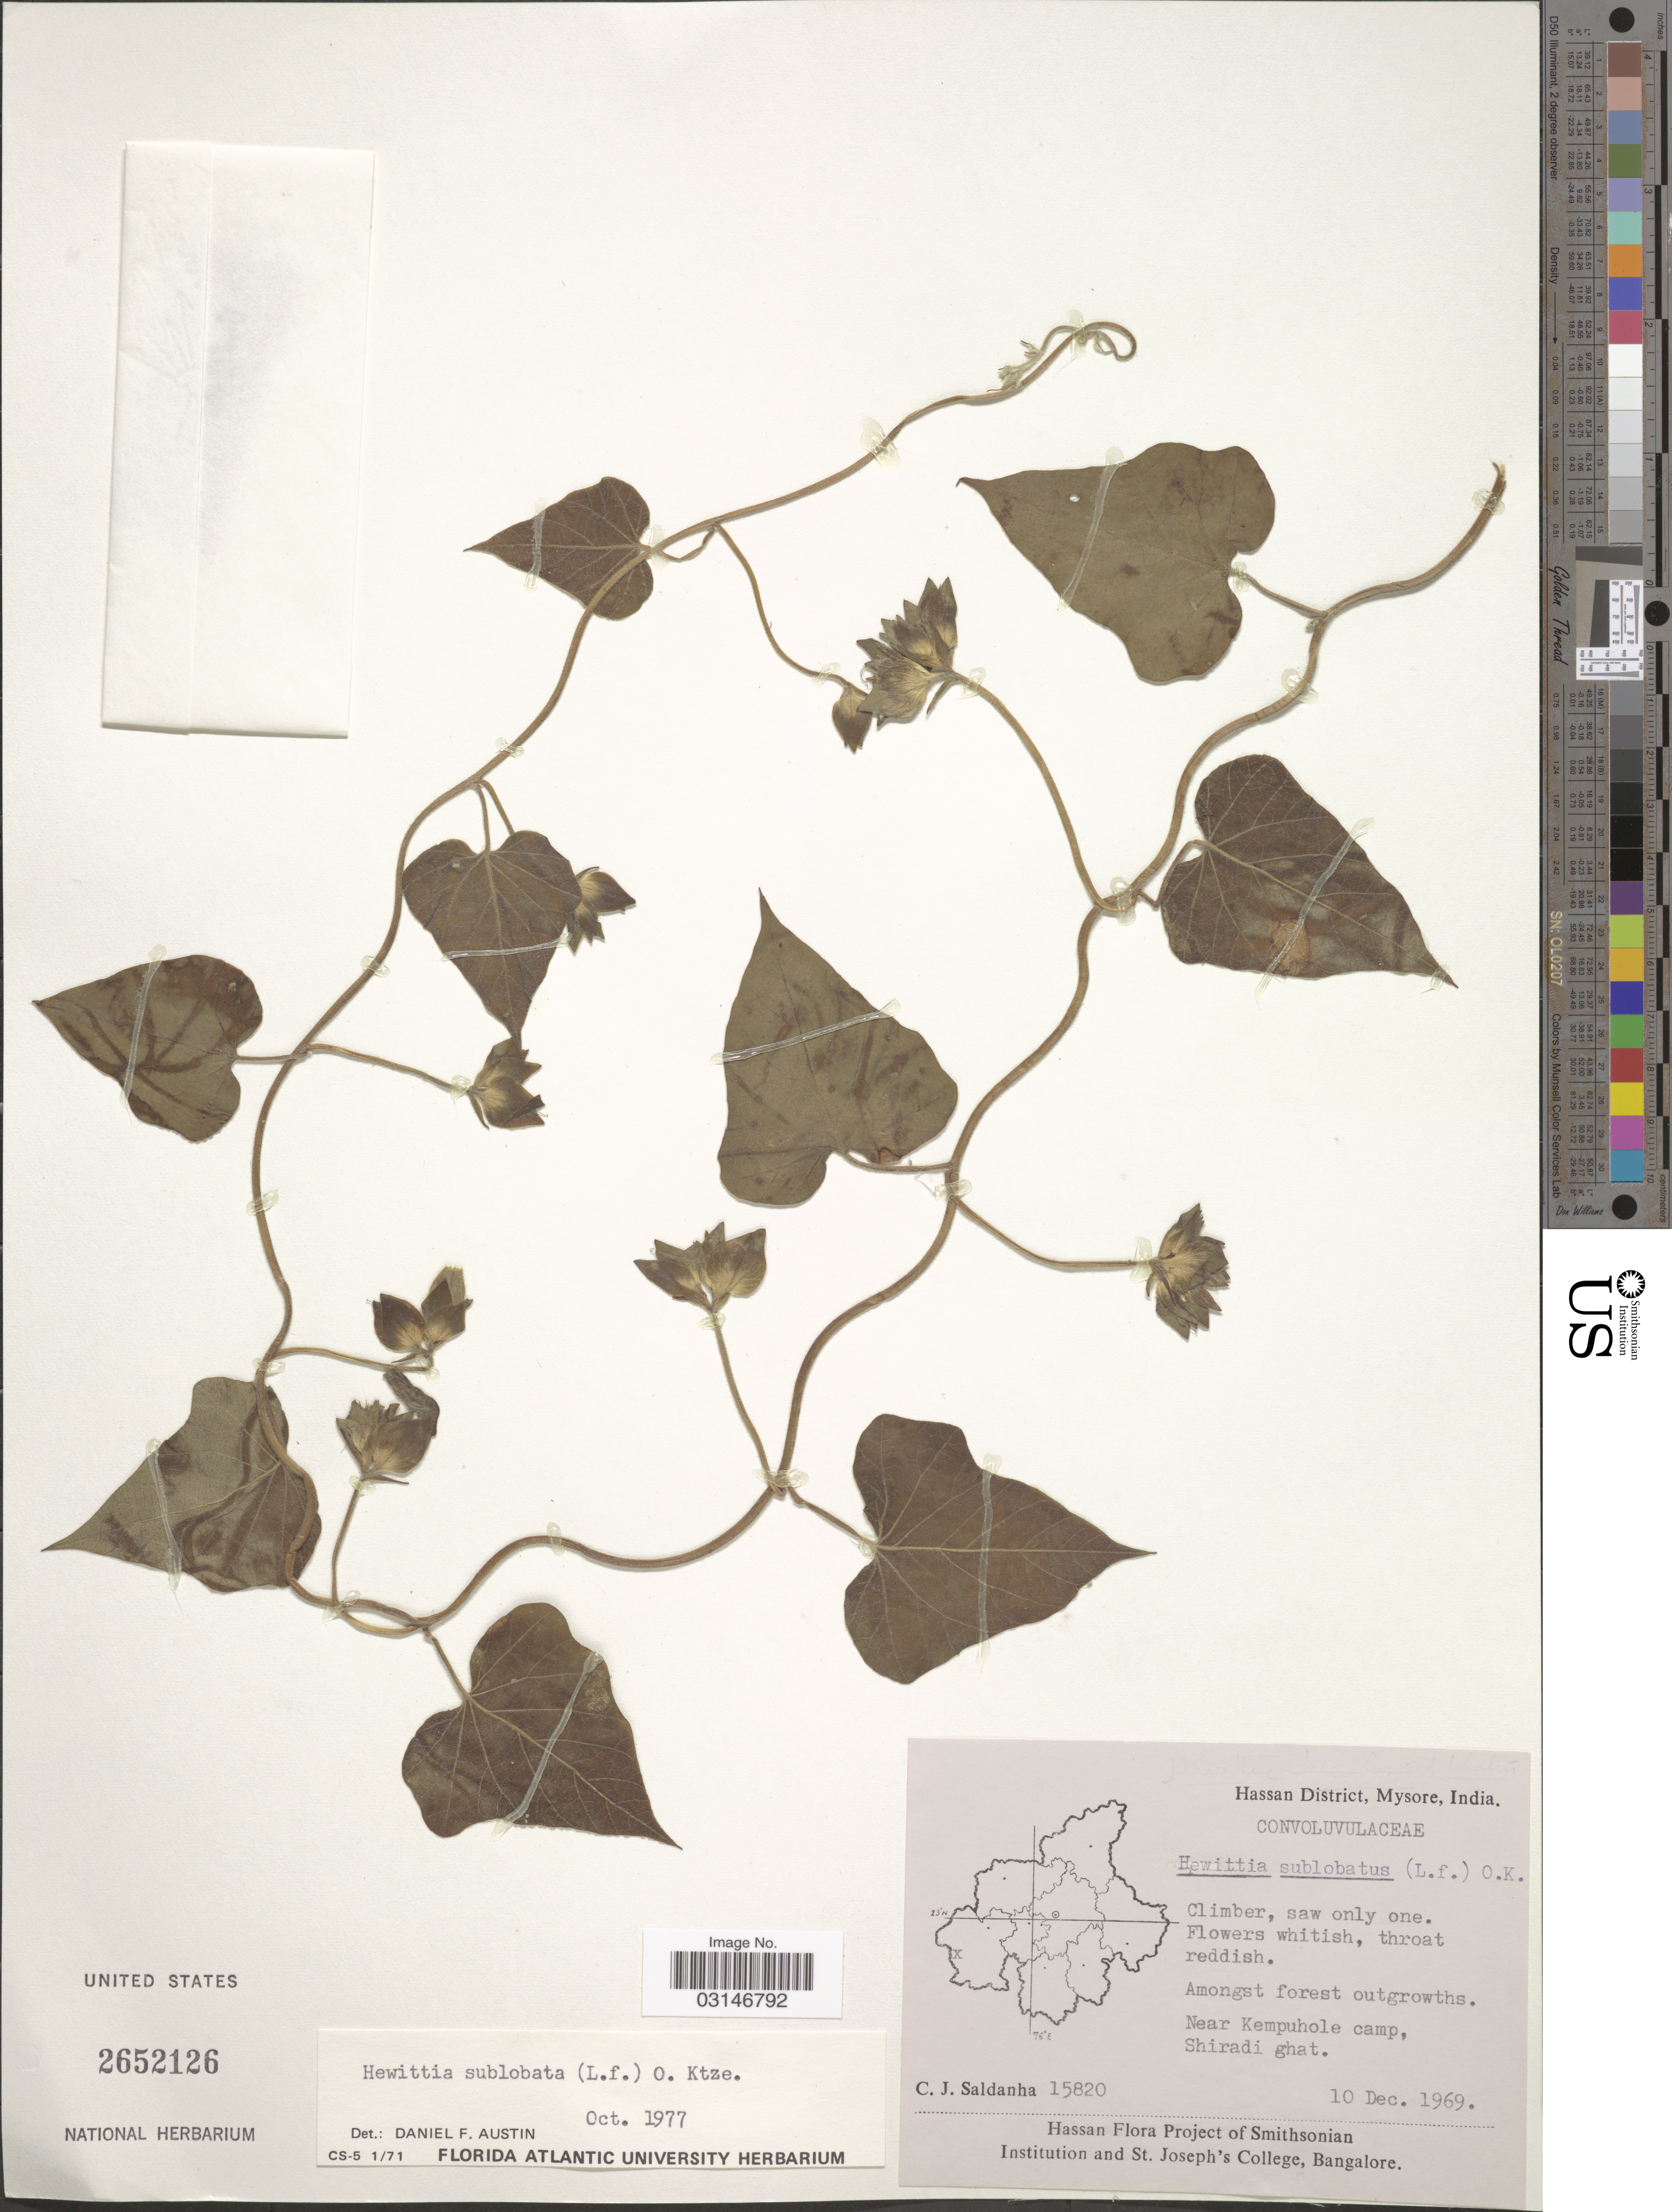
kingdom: Plantae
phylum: Tracheophyta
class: Magnoliopsida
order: Solanales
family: Convolvulaceae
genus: Hewittia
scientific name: Hewittia sublobata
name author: (L. f.) Kuntze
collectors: C. J. Saldanha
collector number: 15820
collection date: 1969-12-10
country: India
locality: Hassan District, Mysore, Near Kempuhole camp, Shiradi ghat.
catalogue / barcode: US 2652126